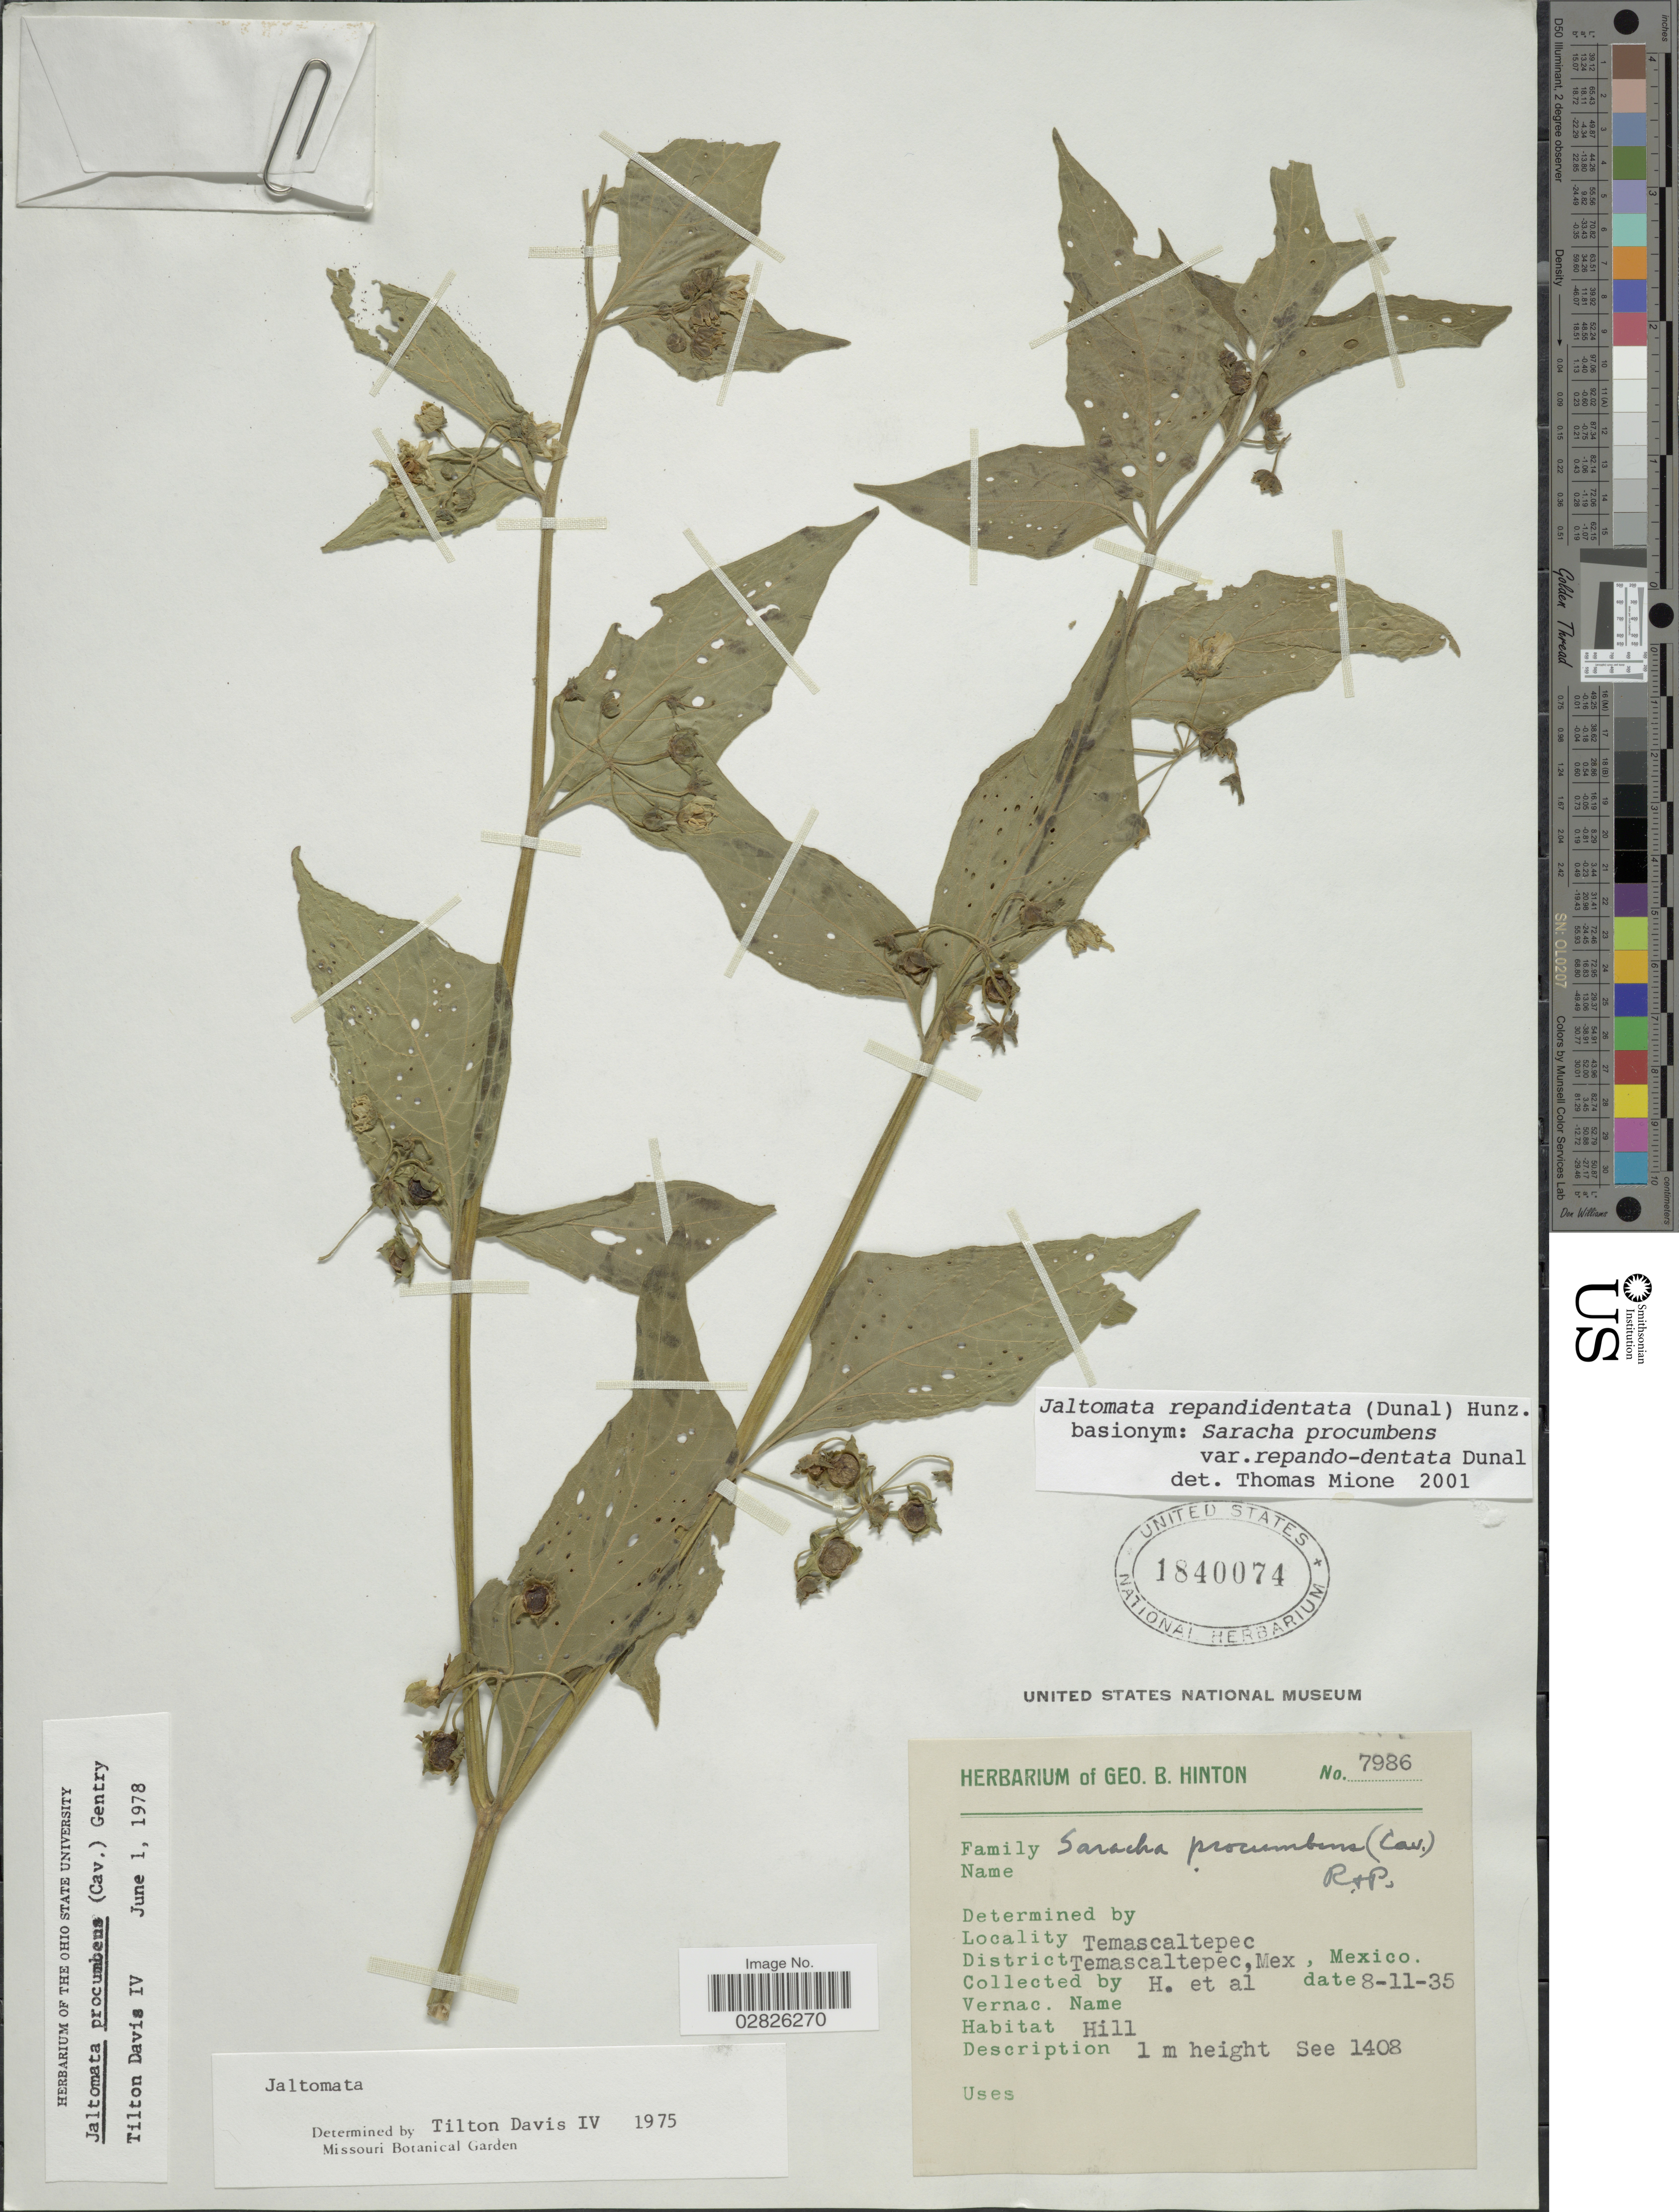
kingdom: Plantae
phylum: Tracheophyta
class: Magnoliopsida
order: Solanales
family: Solanaceae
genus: Jaltomata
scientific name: Jaltomata repandidentata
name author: (Dunal) Hunz.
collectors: G. B. Hinton & et al.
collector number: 7986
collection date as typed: Transcribed d/m/y: 8/11/35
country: Mexico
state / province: México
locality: Temascaltepec, District Temascaltepec.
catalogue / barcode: US 1840074